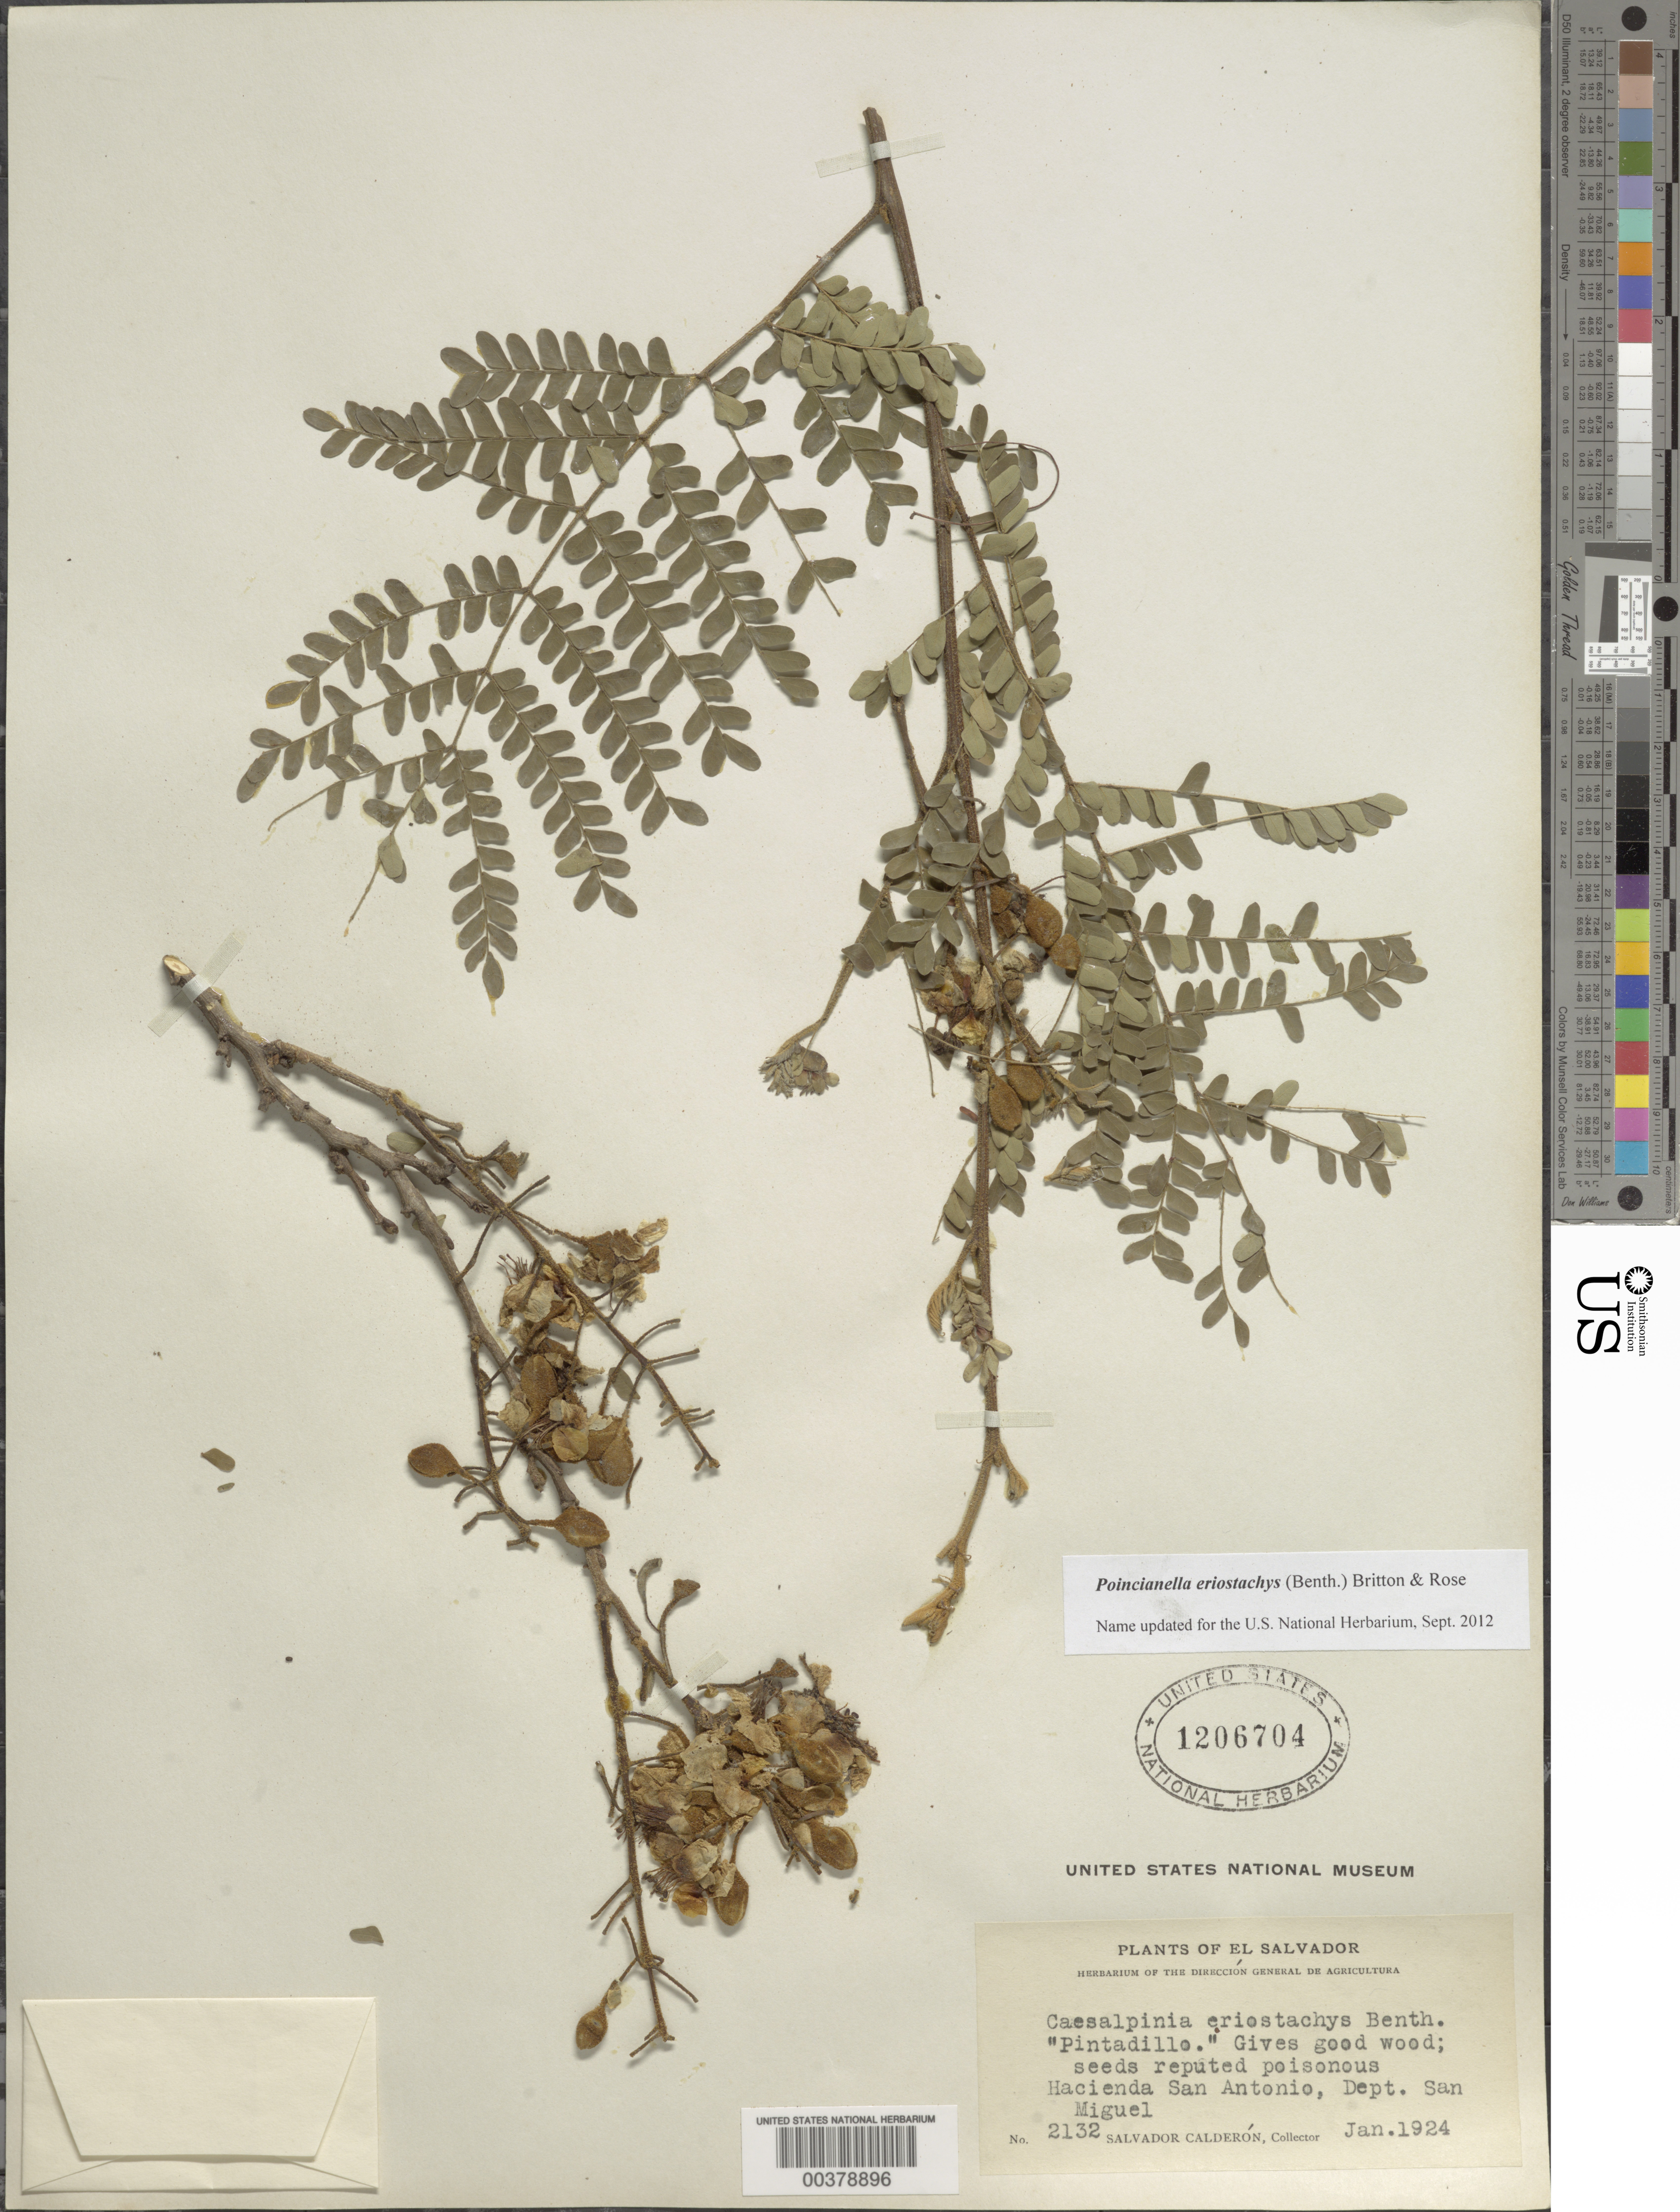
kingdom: Plantae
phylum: Tracheophyta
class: Magnoliopsida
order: Fabales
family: Fabaceae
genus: Cenostigma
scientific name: Cenostigma eriostachys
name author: (Benth.) Gagnon & G.P. Lewis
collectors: S. Calderón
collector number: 2132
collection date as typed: Jan 1924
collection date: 1924-01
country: El Salvador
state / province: San Miguel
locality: Hacienda san antonio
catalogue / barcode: US 1206704